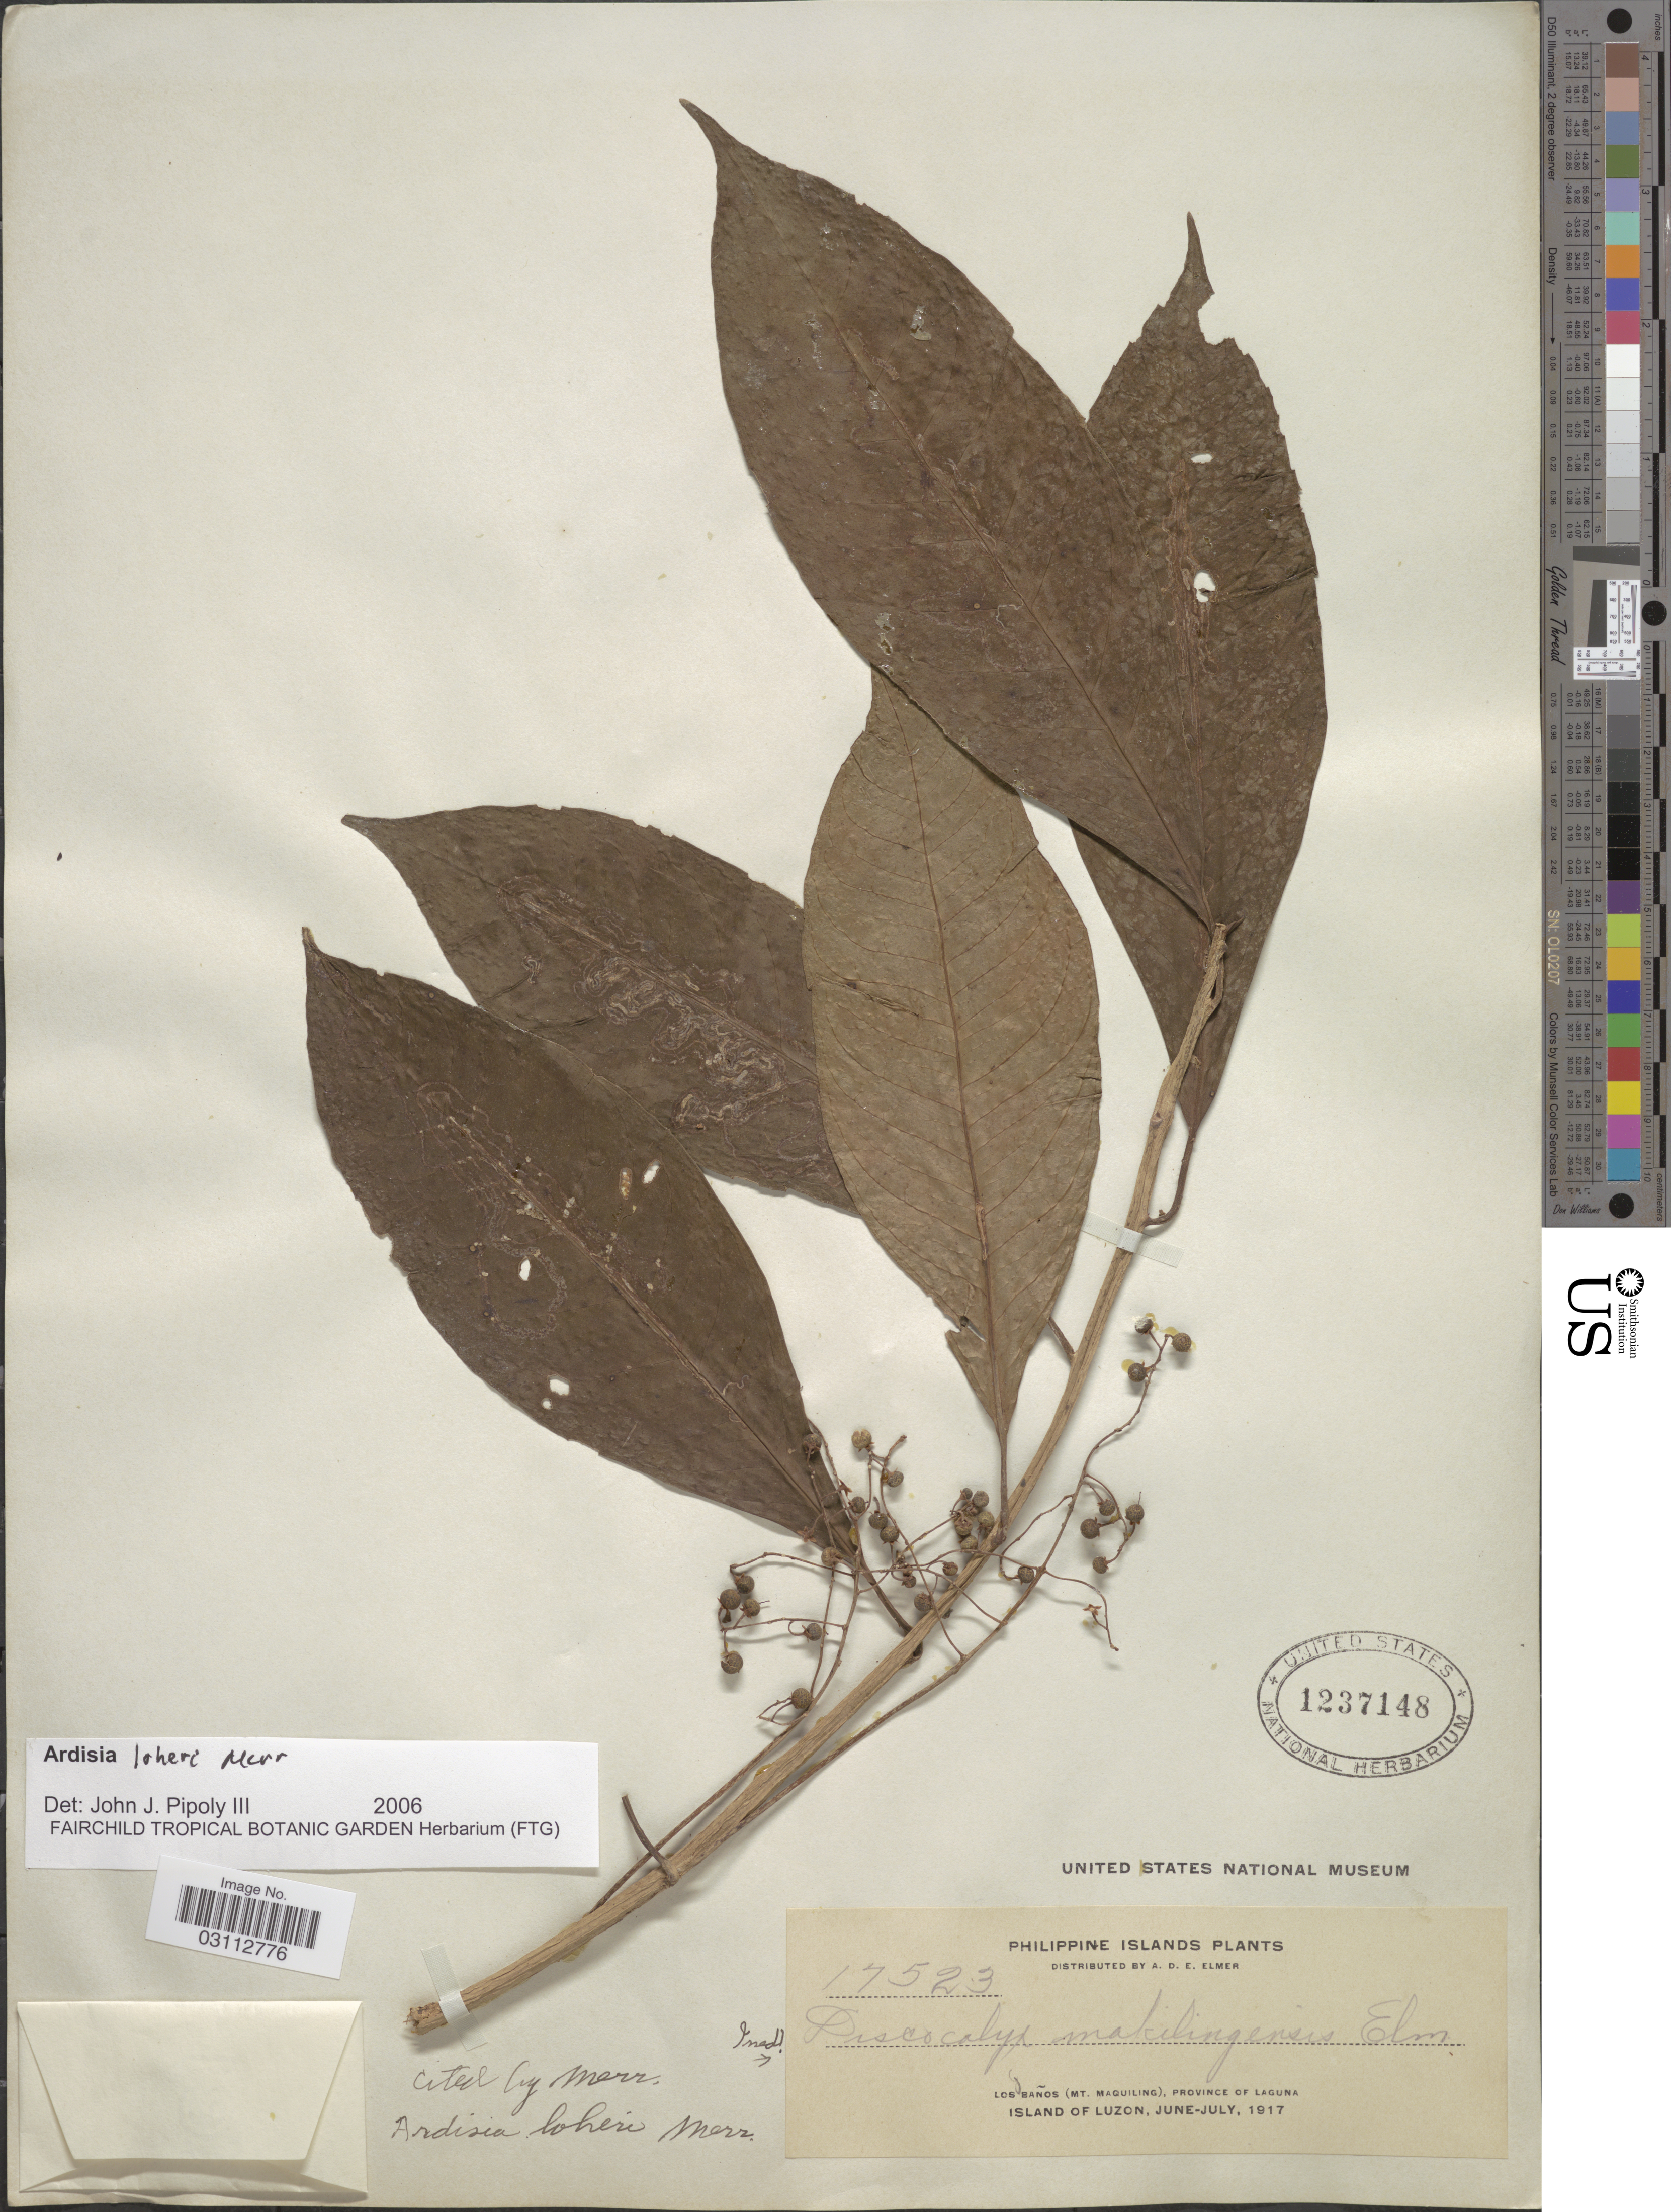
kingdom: Plantae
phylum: Tracheophyta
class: Magnoliopsida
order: Ericales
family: Primulaceae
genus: Ardisia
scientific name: Ardisia loheri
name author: Merr.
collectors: A. D. E. Elmer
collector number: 17523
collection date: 1917-06/1917-07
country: Philippines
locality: Philippine Islands, Los Baños (Mt. Maquiling), Province of Laguna, Island of Luzon.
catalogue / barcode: US 1237148